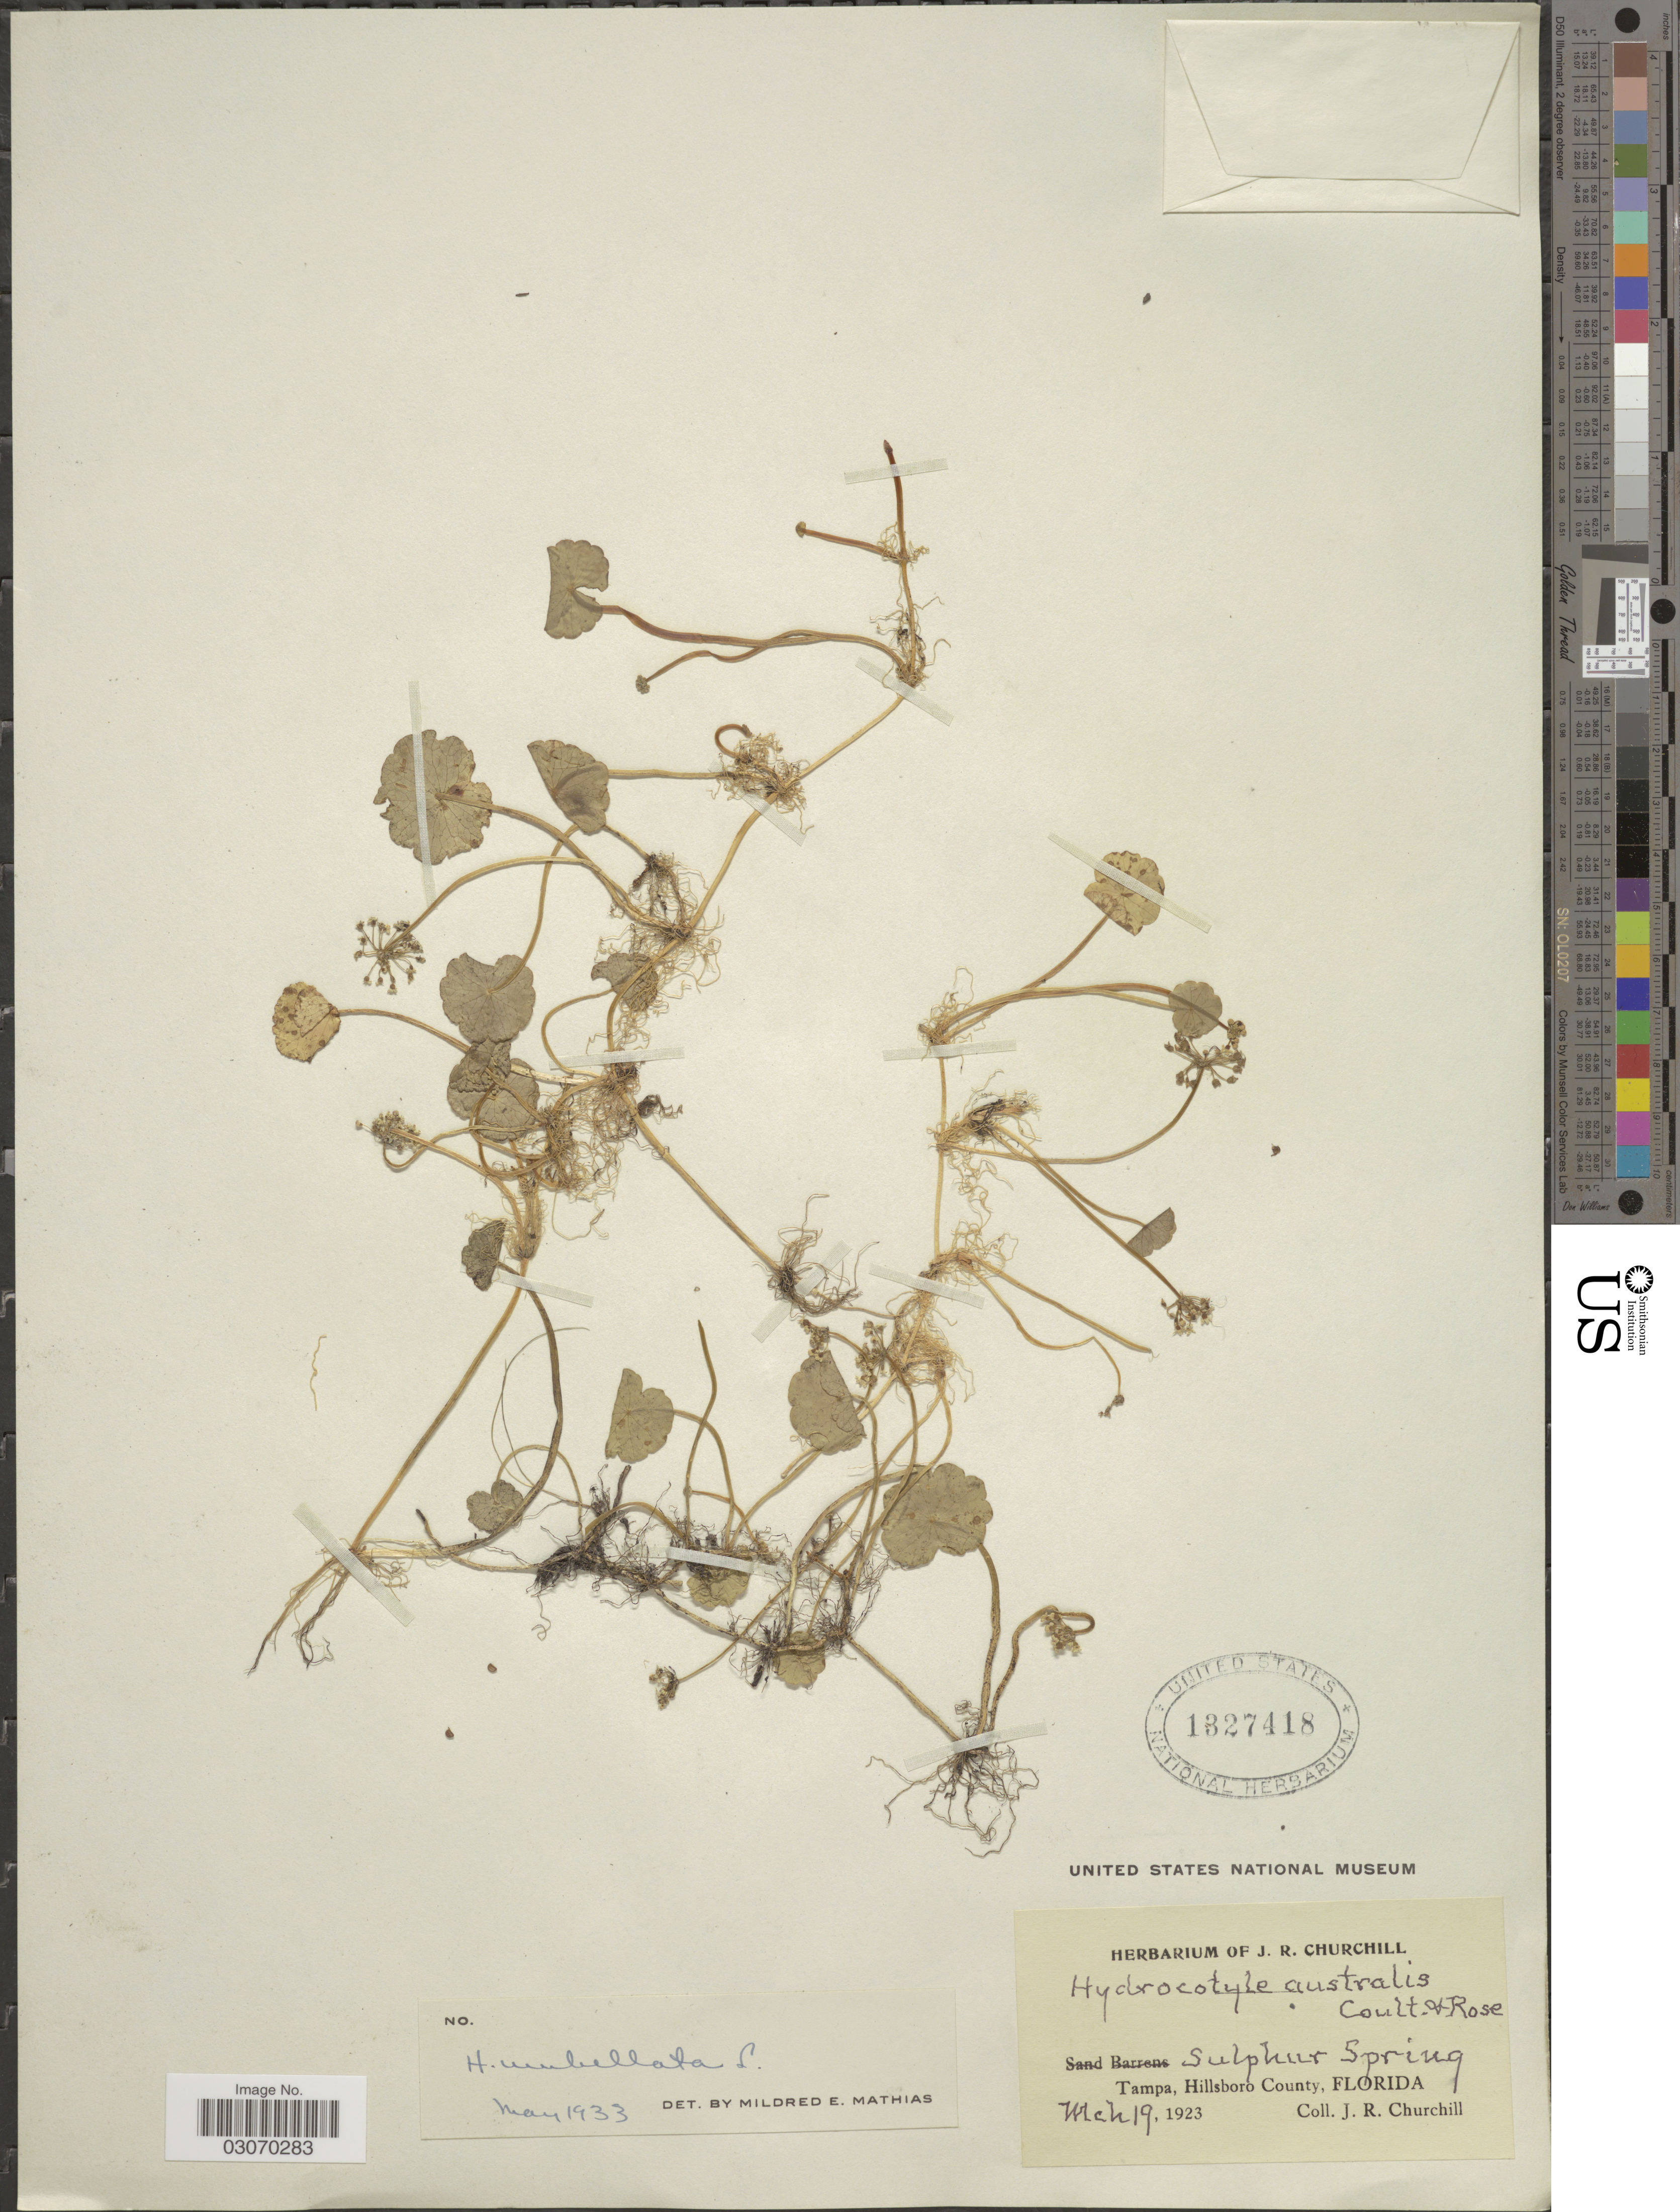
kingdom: Plantae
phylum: Tracheophyta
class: Magnoliopsida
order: Apiales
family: Araliaceae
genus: Hydrocotyle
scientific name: Hydrocotyle umbellata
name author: L.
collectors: J. Churchill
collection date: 1923-03-19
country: United States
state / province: Florida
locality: Sulphur Spring. Tampa, Hillsboro County.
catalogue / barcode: US 1327418